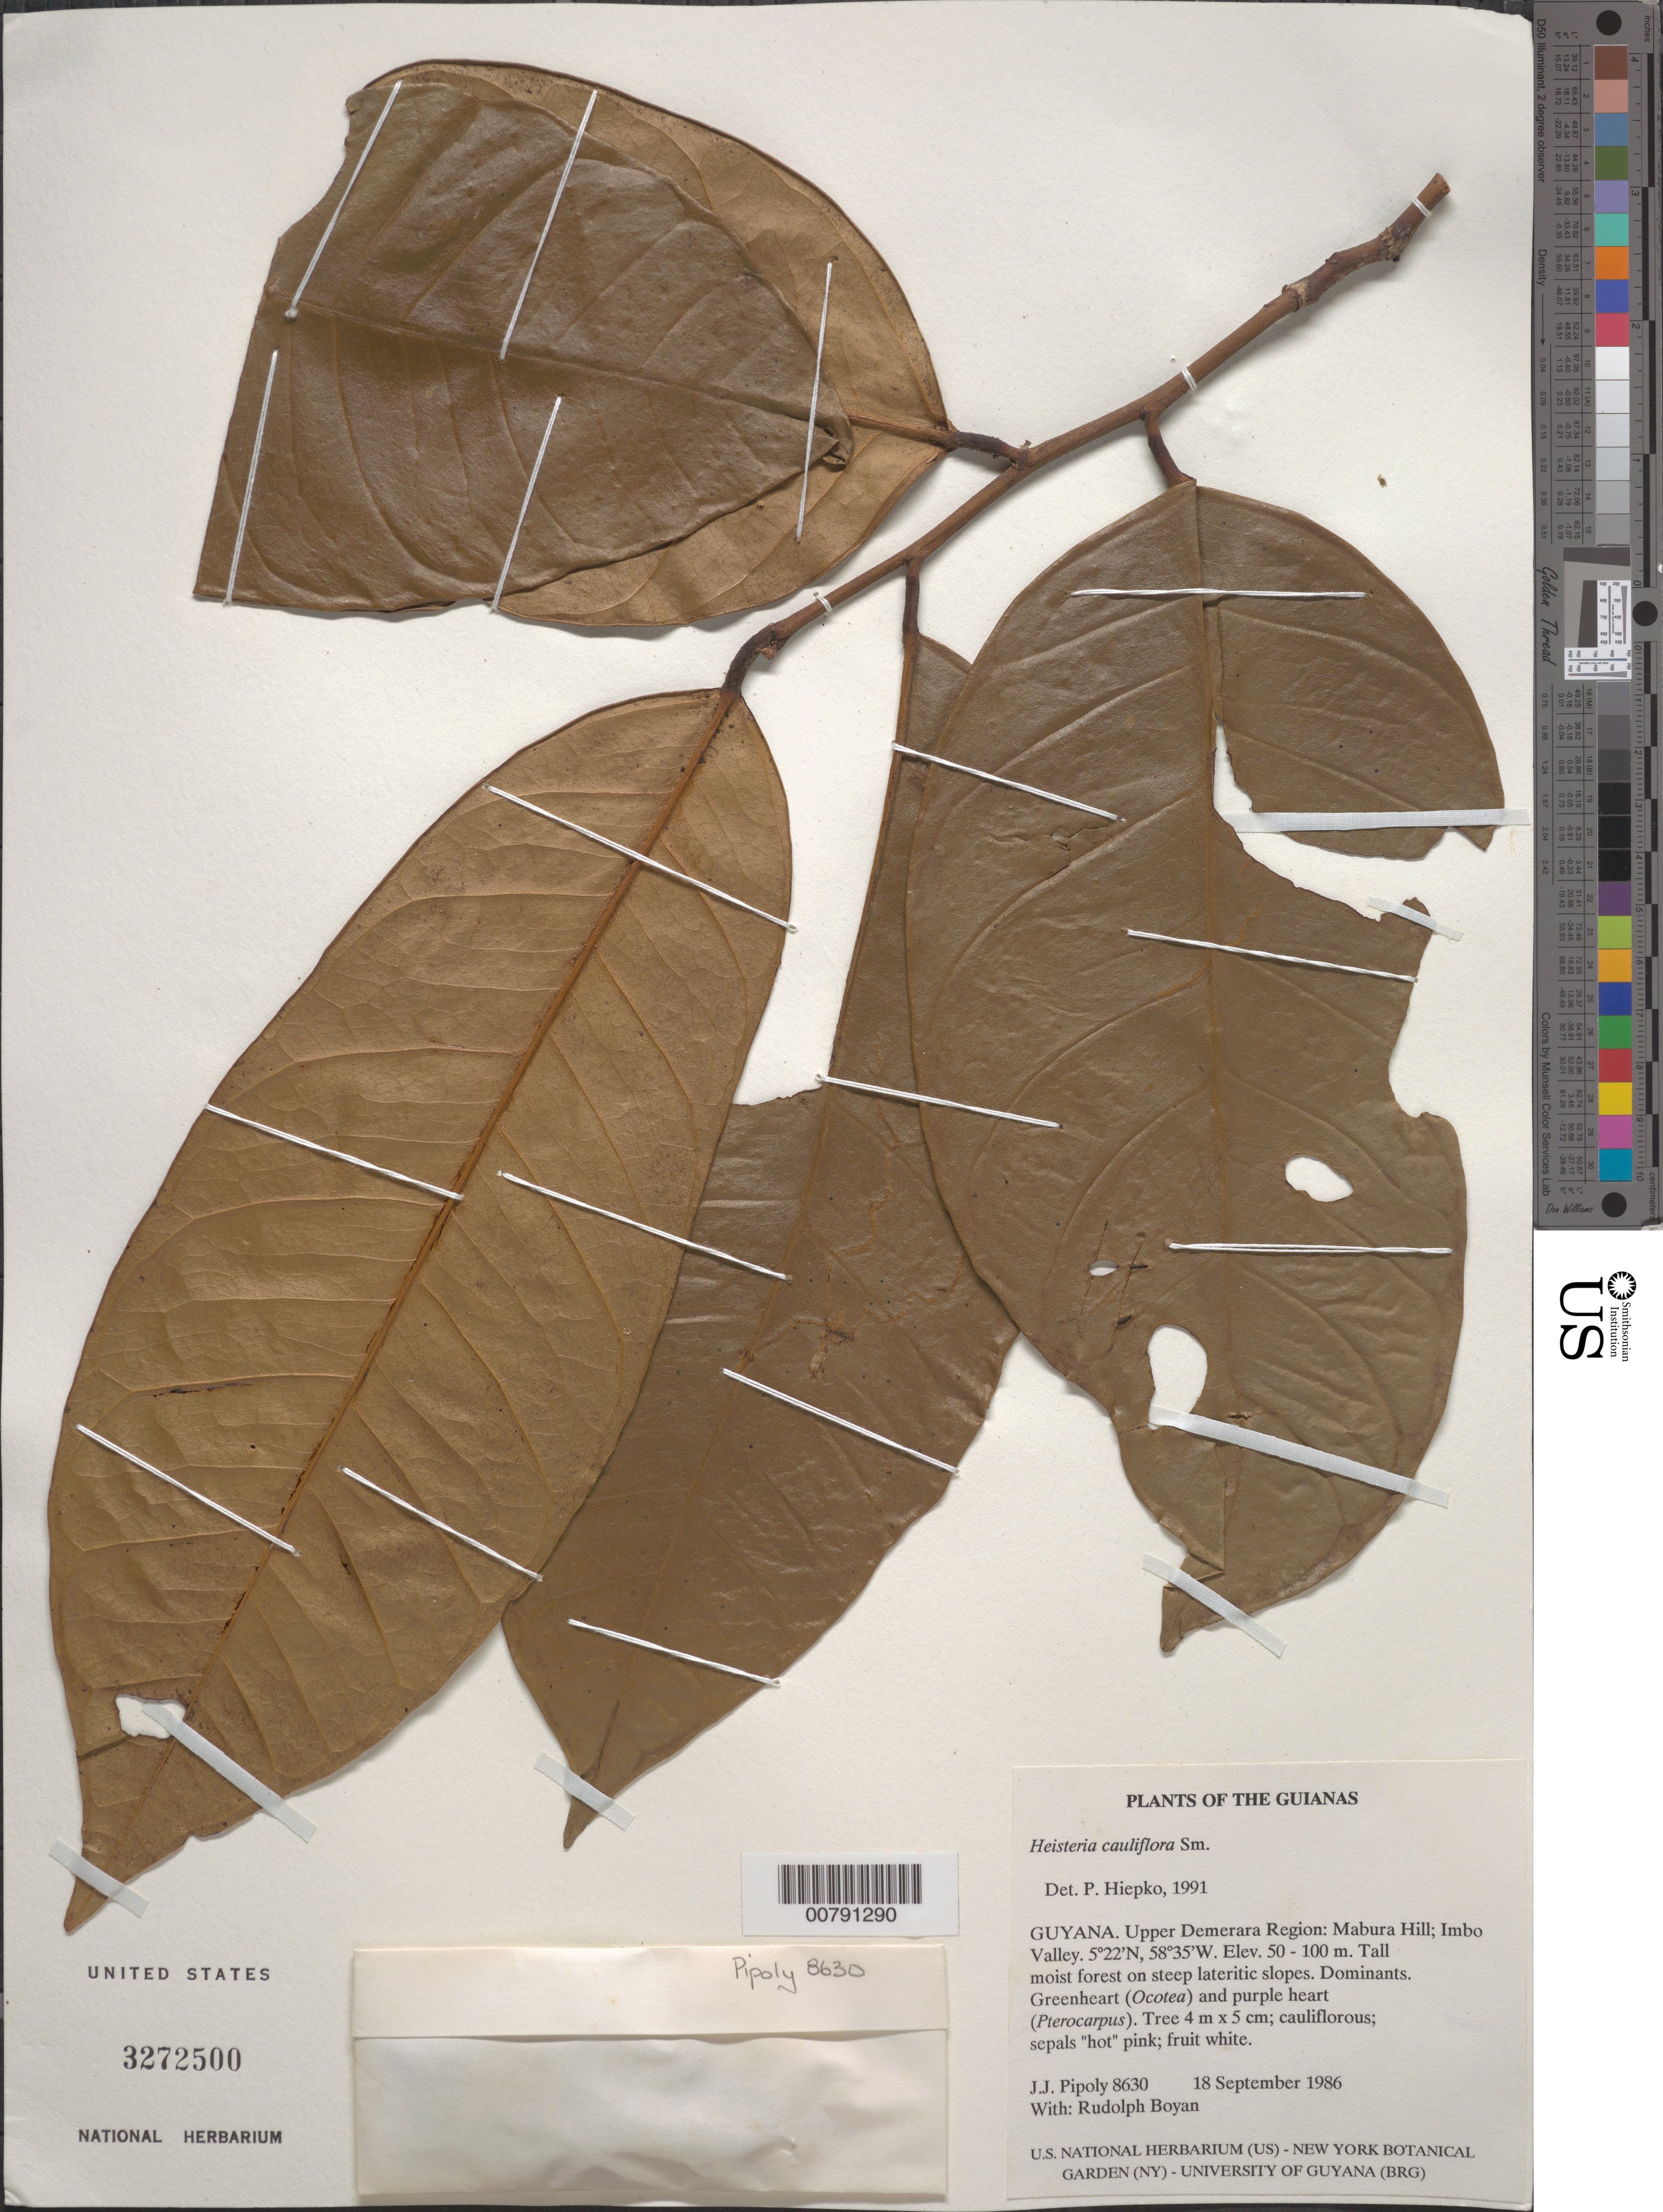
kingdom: Plantae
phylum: Tracheophyta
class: Magnoliopsida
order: Santalales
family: Erythropalaceae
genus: Heisteria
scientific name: Heisteria cauliflora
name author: Sm.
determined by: Hiepko, P. H.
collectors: J. J. Pipoly & R. Boyan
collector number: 8630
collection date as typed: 18 September 1986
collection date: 1986-09-18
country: Guyana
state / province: U. Demerara-Berbice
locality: Mabura Hill; Imbo Valley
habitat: Tall moist forest on steep lateritic slopes. Dominants. Greenheart (Ocotea) and purple heart (Pterocarpus)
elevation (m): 50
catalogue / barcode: US 3272500